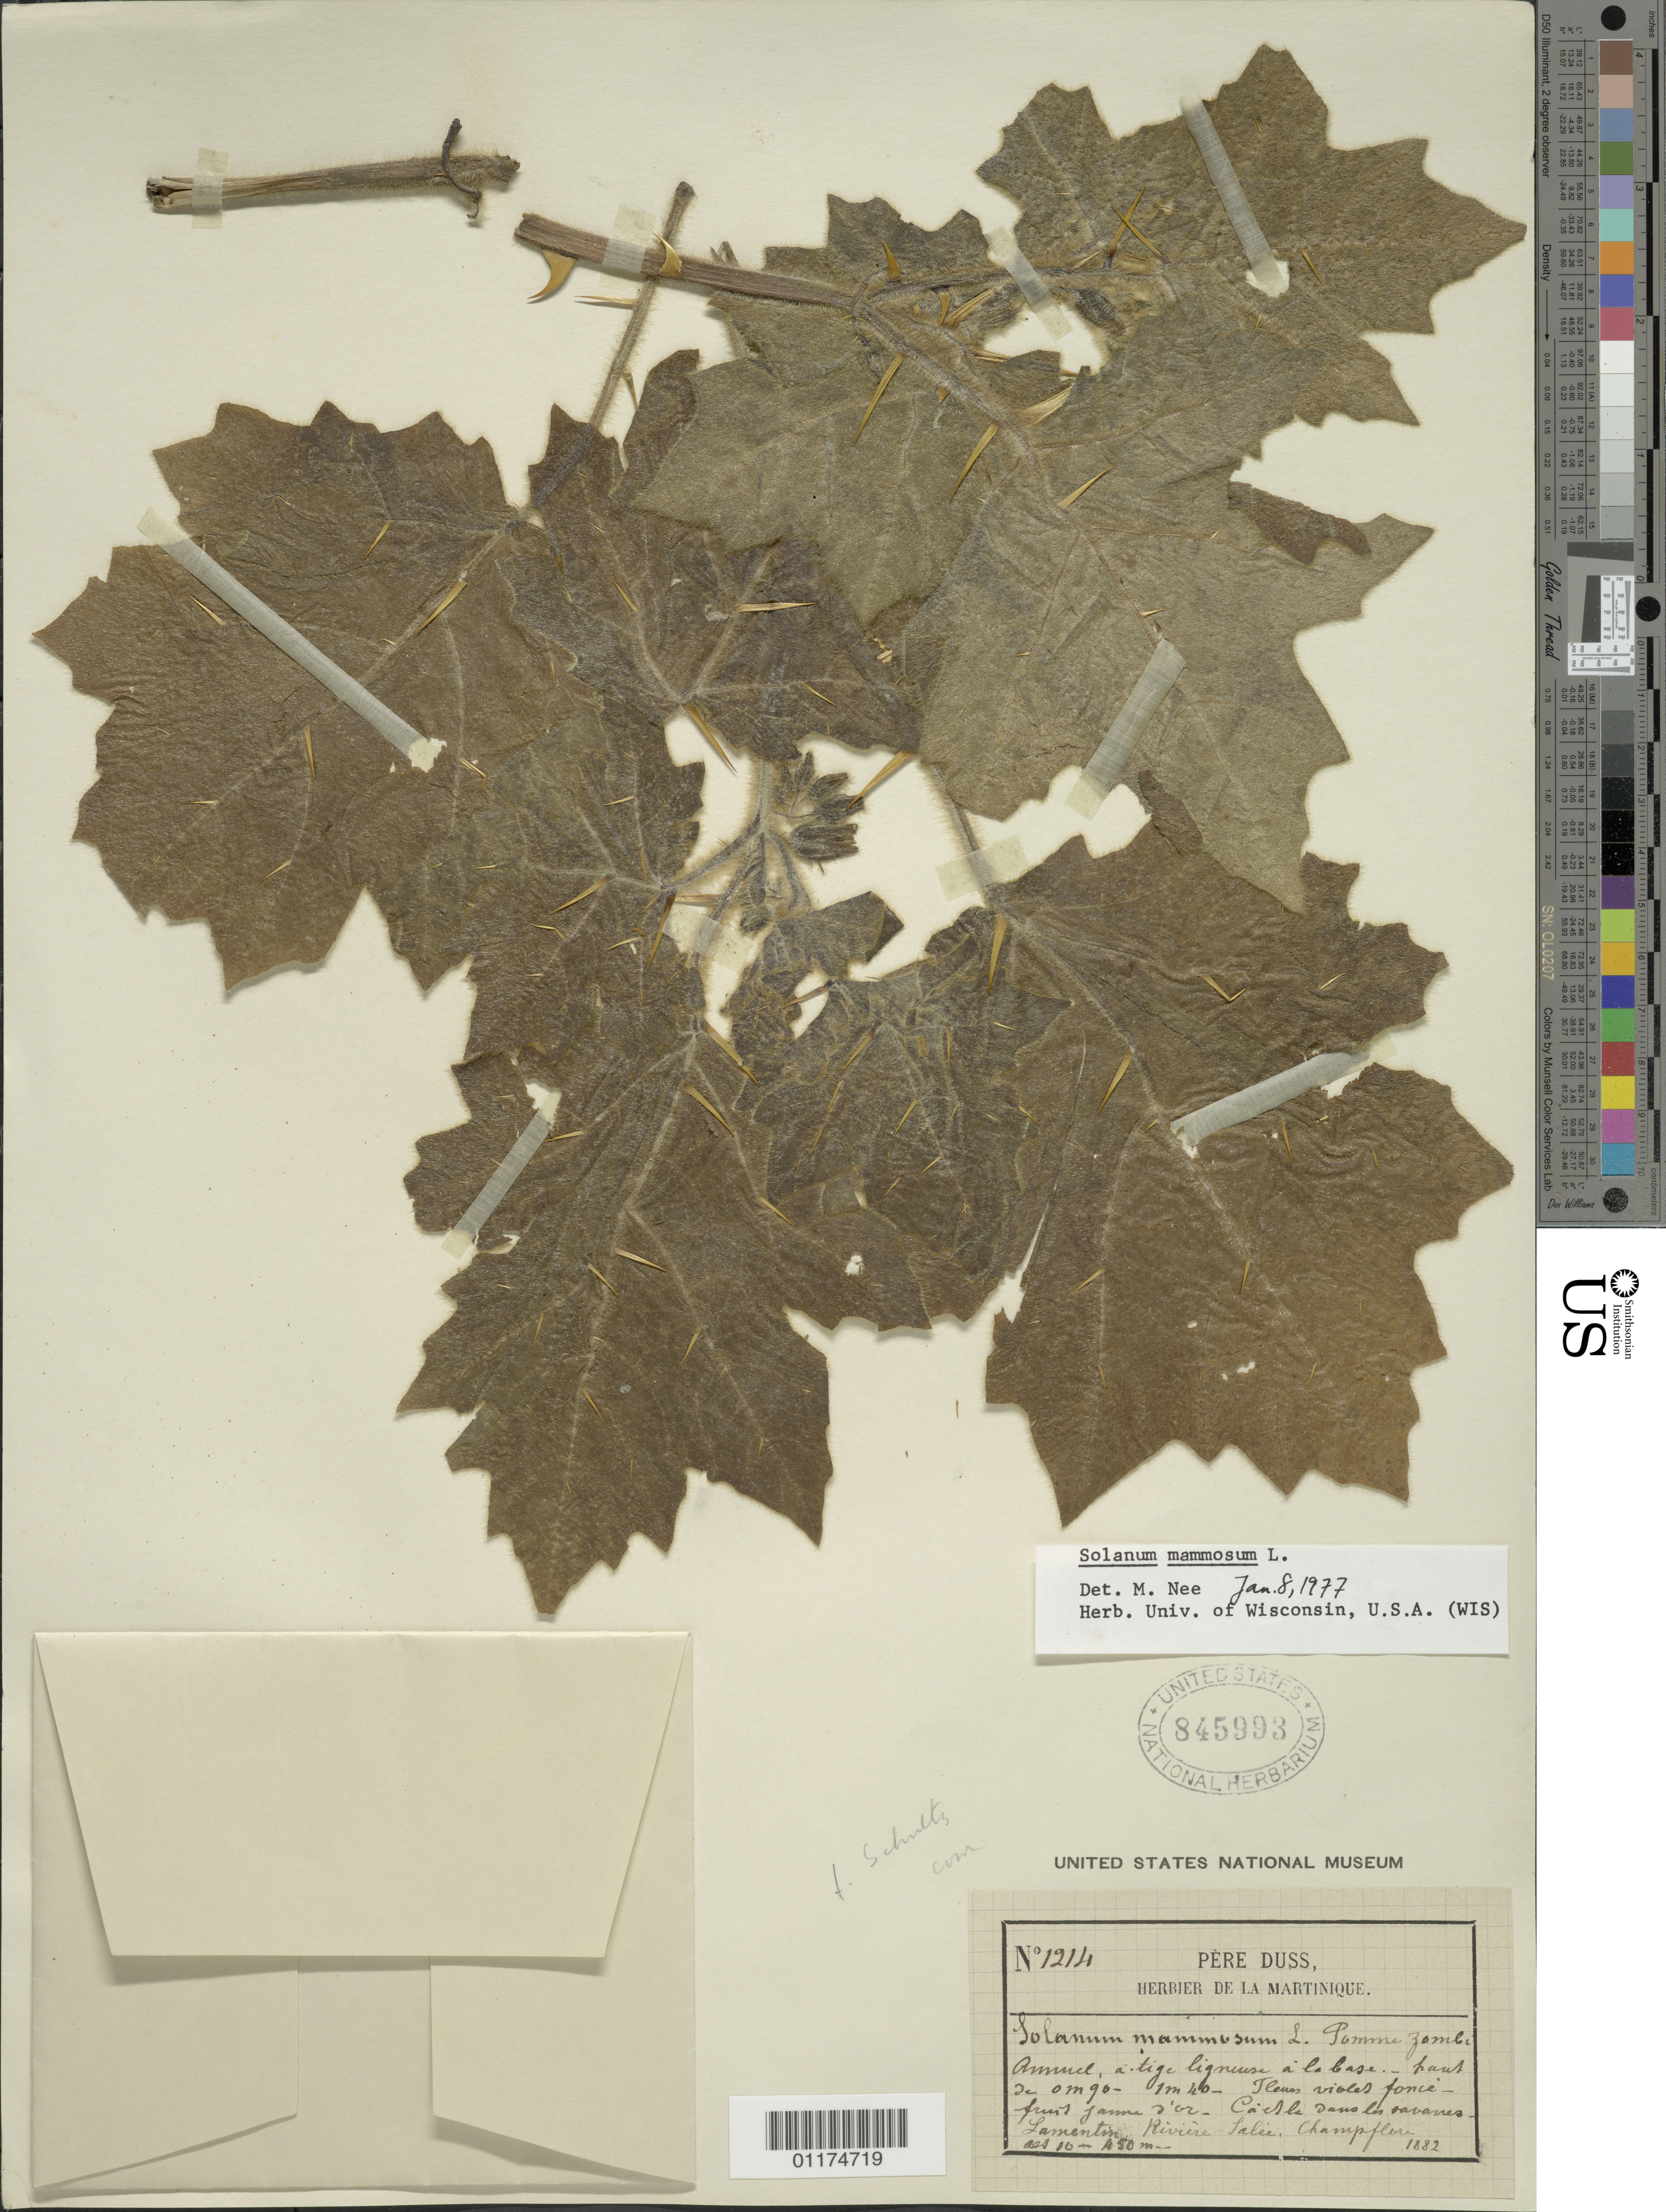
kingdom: Plantae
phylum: Tracheophyta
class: Magnoliopsida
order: Solanales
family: Solanaceae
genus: Solanum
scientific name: Solanum mammosum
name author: L.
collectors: Père Duss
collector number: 1214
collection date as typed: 1882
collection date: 1882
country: Martinique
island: Martinique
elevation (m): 10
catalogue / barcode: US 845993